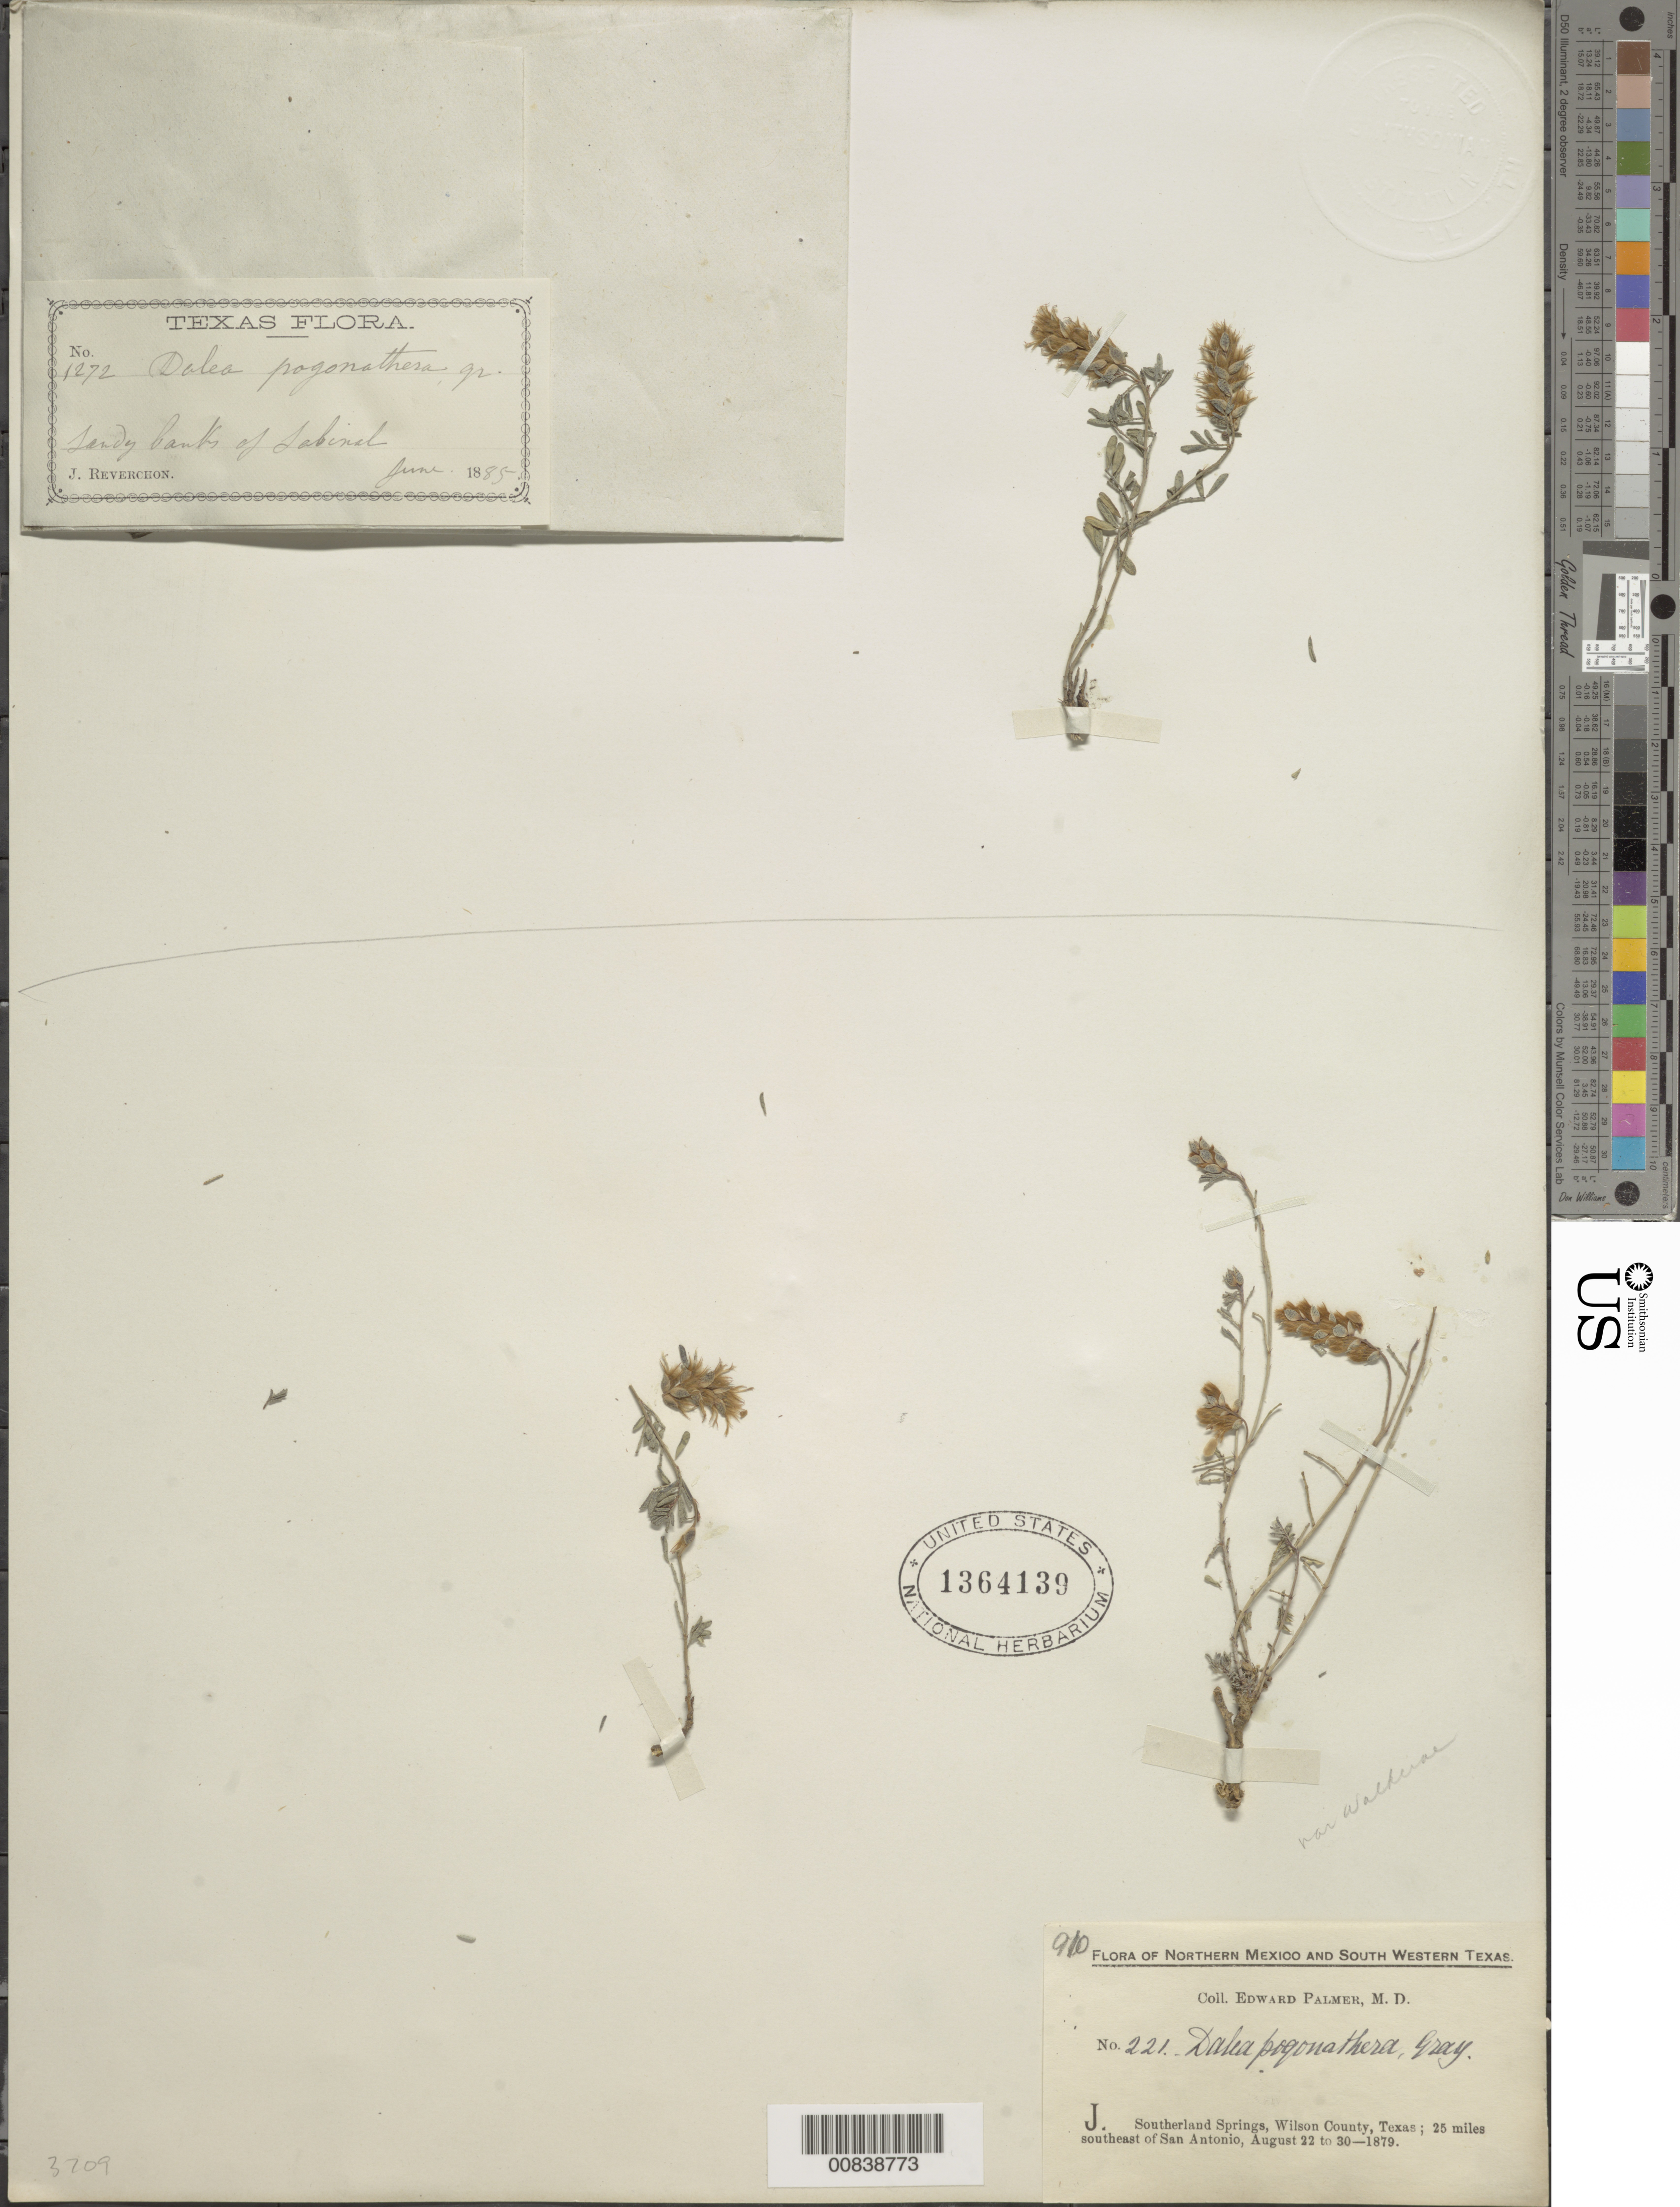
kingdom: Plantae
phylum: Tracheophyta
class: Magnoliopsida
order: Fabales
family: Fabaceae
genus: Dalea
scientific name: Dalea pogonathera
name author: A. Gray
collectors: E. Palmer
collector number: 221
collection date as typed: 22 Aug 1879 to 30 Aug 1879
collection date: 1879-08-22/1879-08-30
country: United States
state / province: Texas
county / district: Wilson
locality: J. Southerland Springs, Wilson County, Texas. 25 miles southeast of San Antonio.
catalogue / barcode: US 1364139